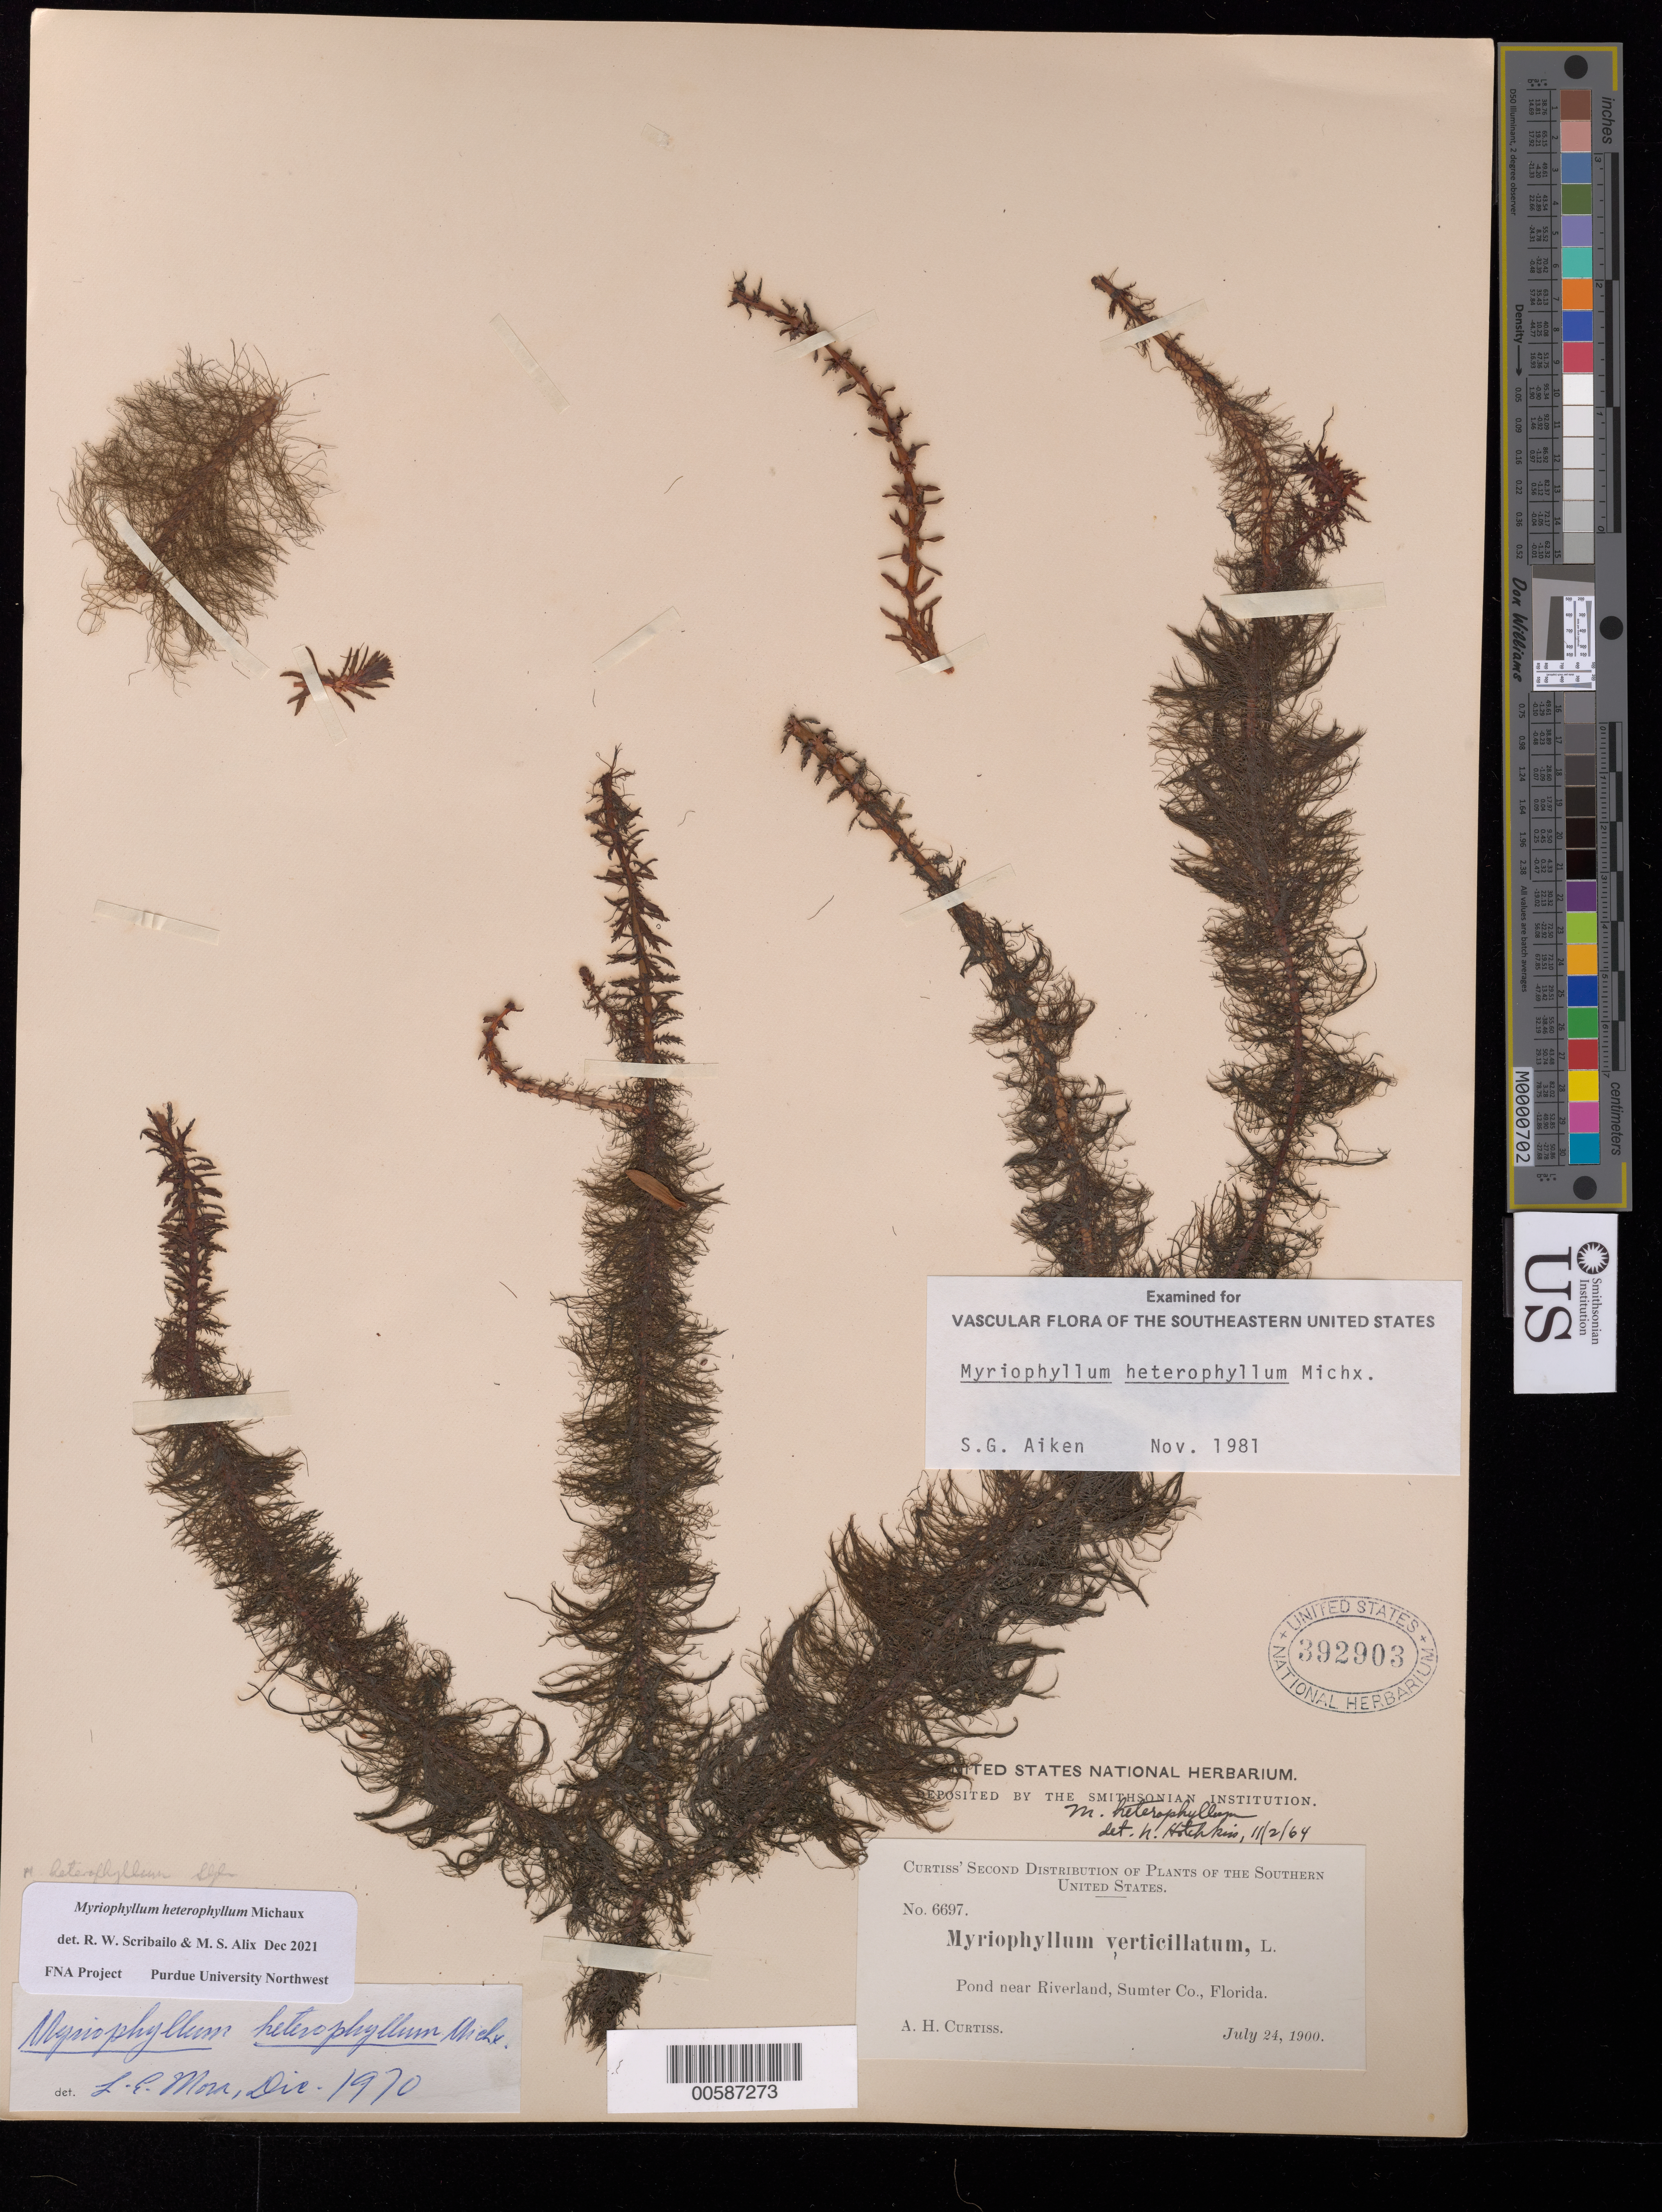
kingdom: Plantae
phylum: Tracheophyta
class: Magnoliopsida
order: Saxifragales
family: Haloragaceae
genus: Myriophyllum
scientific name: Myriophyllum heterophyllum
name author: Michx.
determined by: Scribailo, R. W.; Alix, M. S.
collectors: A. H. Curtiss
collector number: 6697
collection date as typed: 24 Jul 1900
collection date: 1900-07-24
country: United States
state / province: Florida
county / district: Sumter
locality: Near Riverland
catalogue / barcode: US 392903